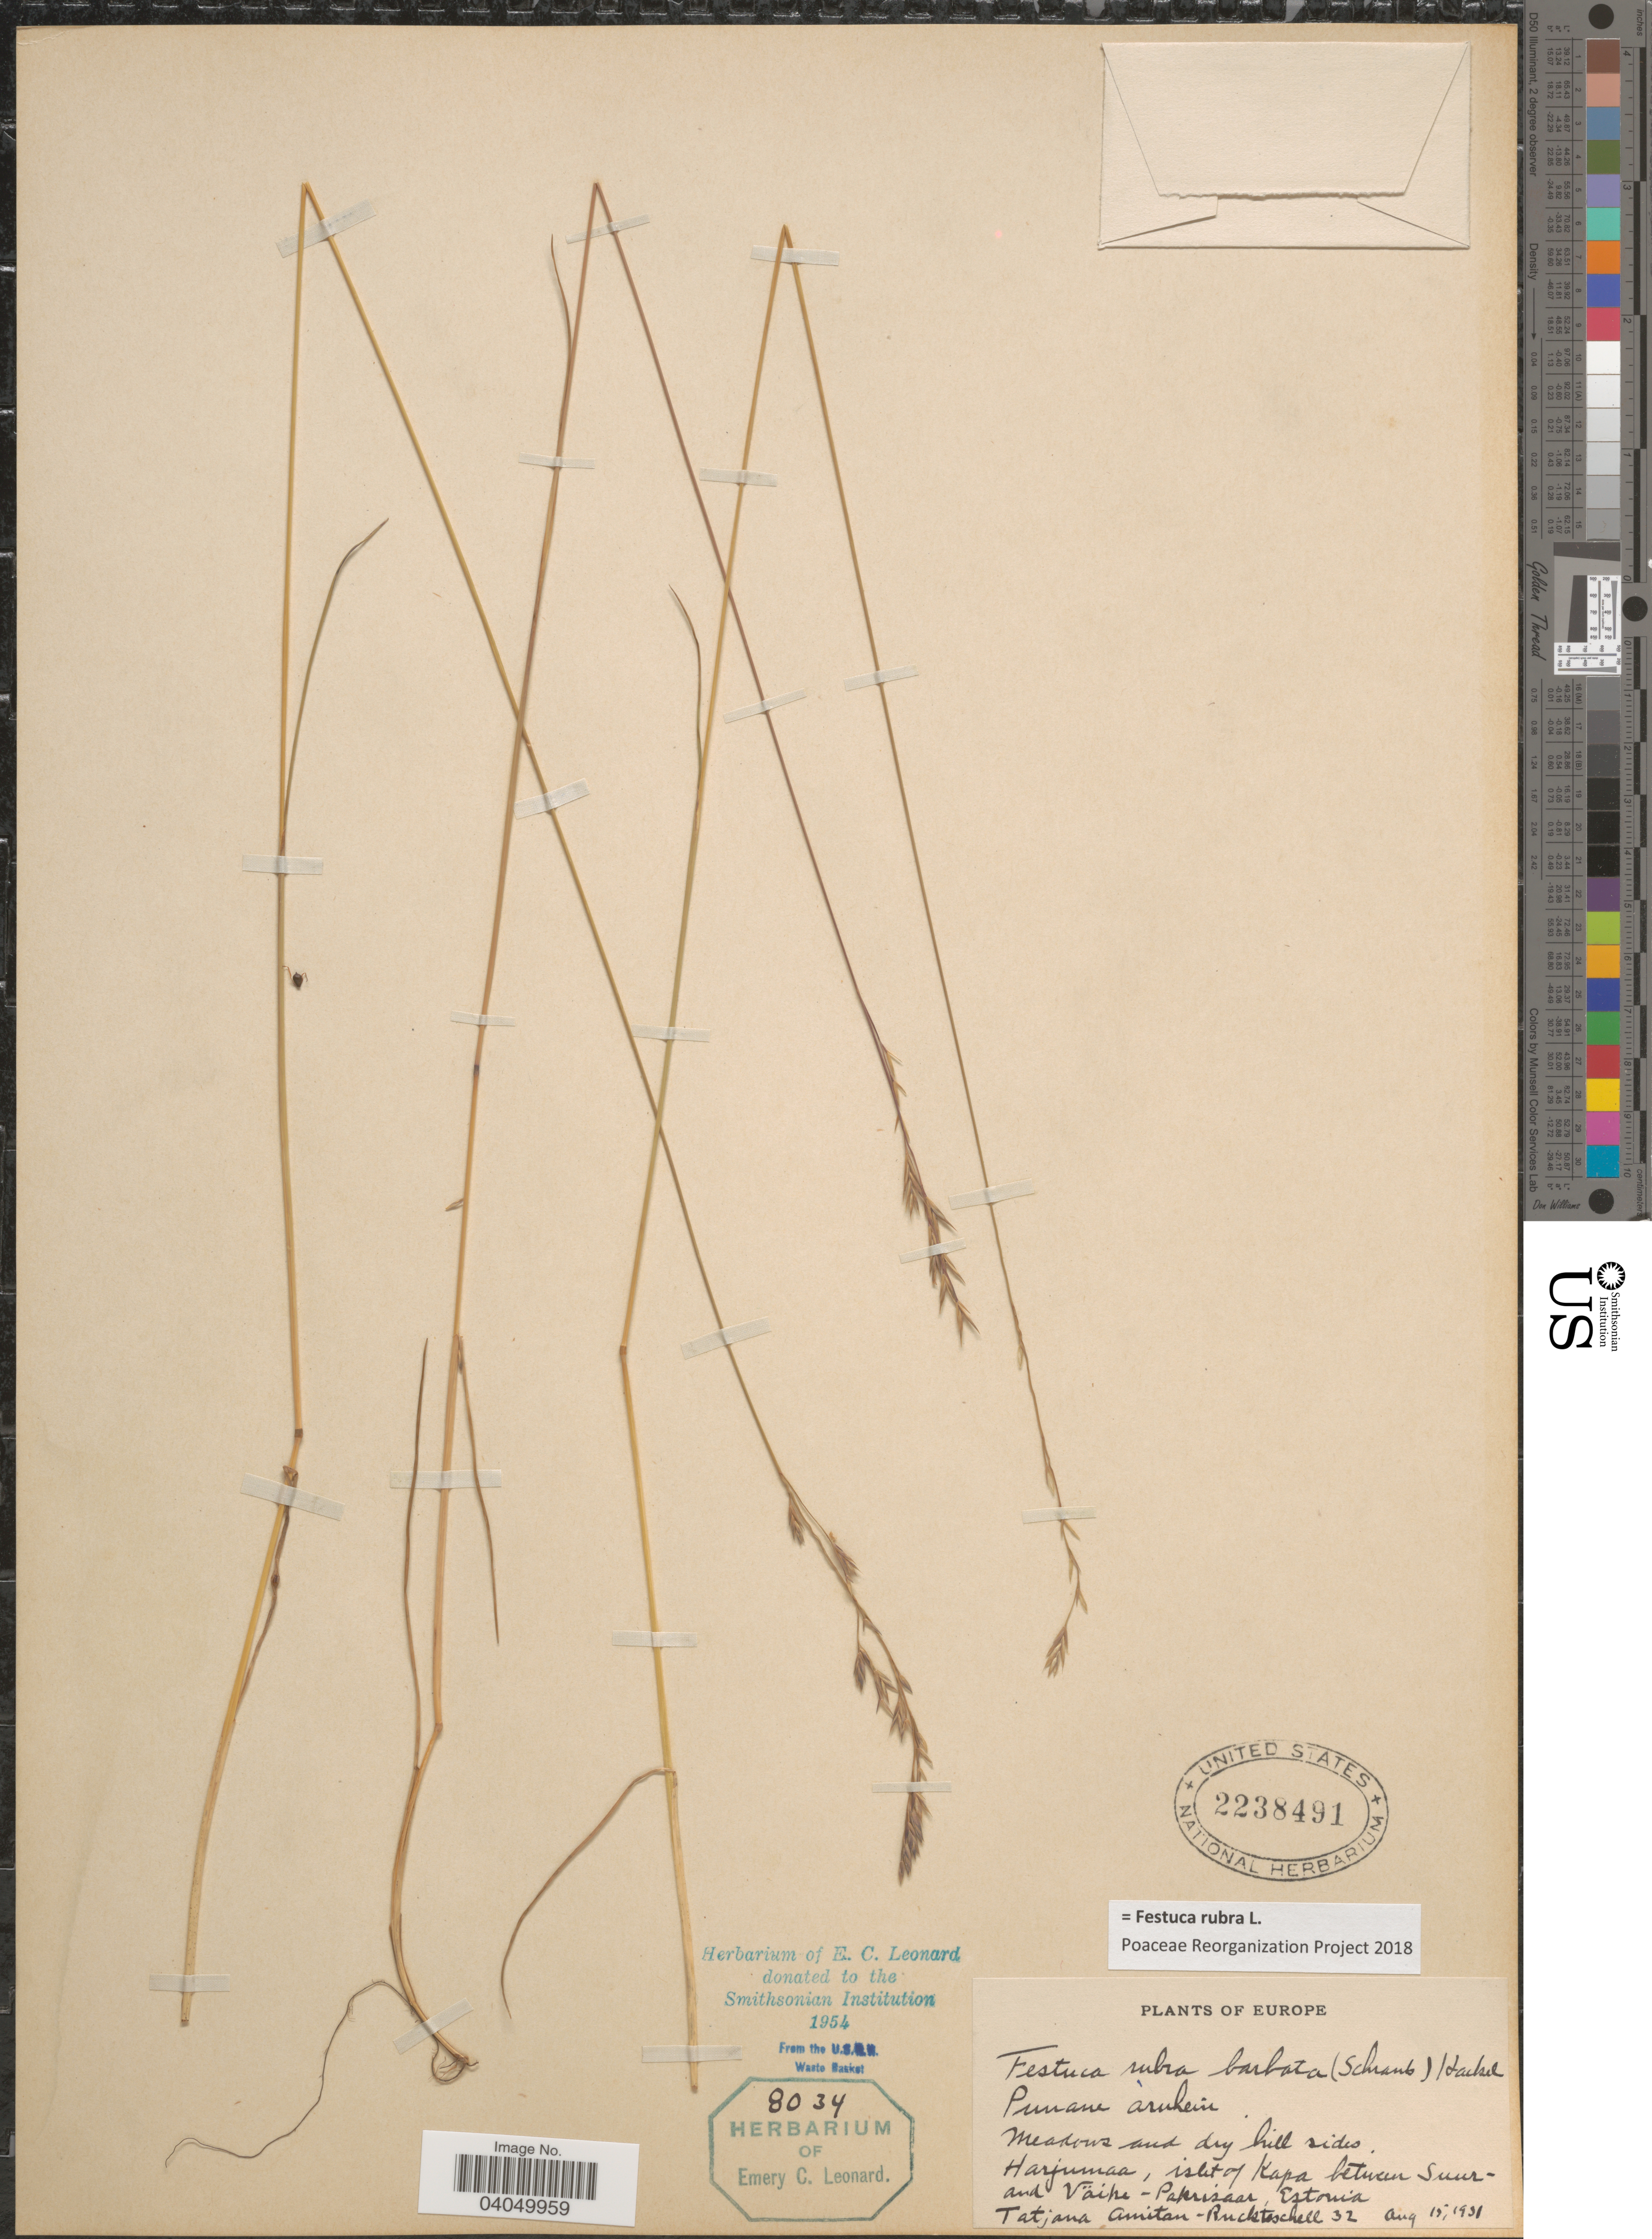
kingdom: Plantae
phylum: Tracheophyta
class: Liliopsida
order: Poales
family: Poaceae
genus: Festuca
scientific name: Festuca rubra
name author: L.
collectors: T. Amitan-Ruckteschell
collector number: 32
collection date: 1931-08-15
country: Estonia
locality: Meadows and dry hill sides. Harjumaa, islet of Kapa between Suur- and Väihe, Pakrisaar.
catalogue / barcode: US 2238491